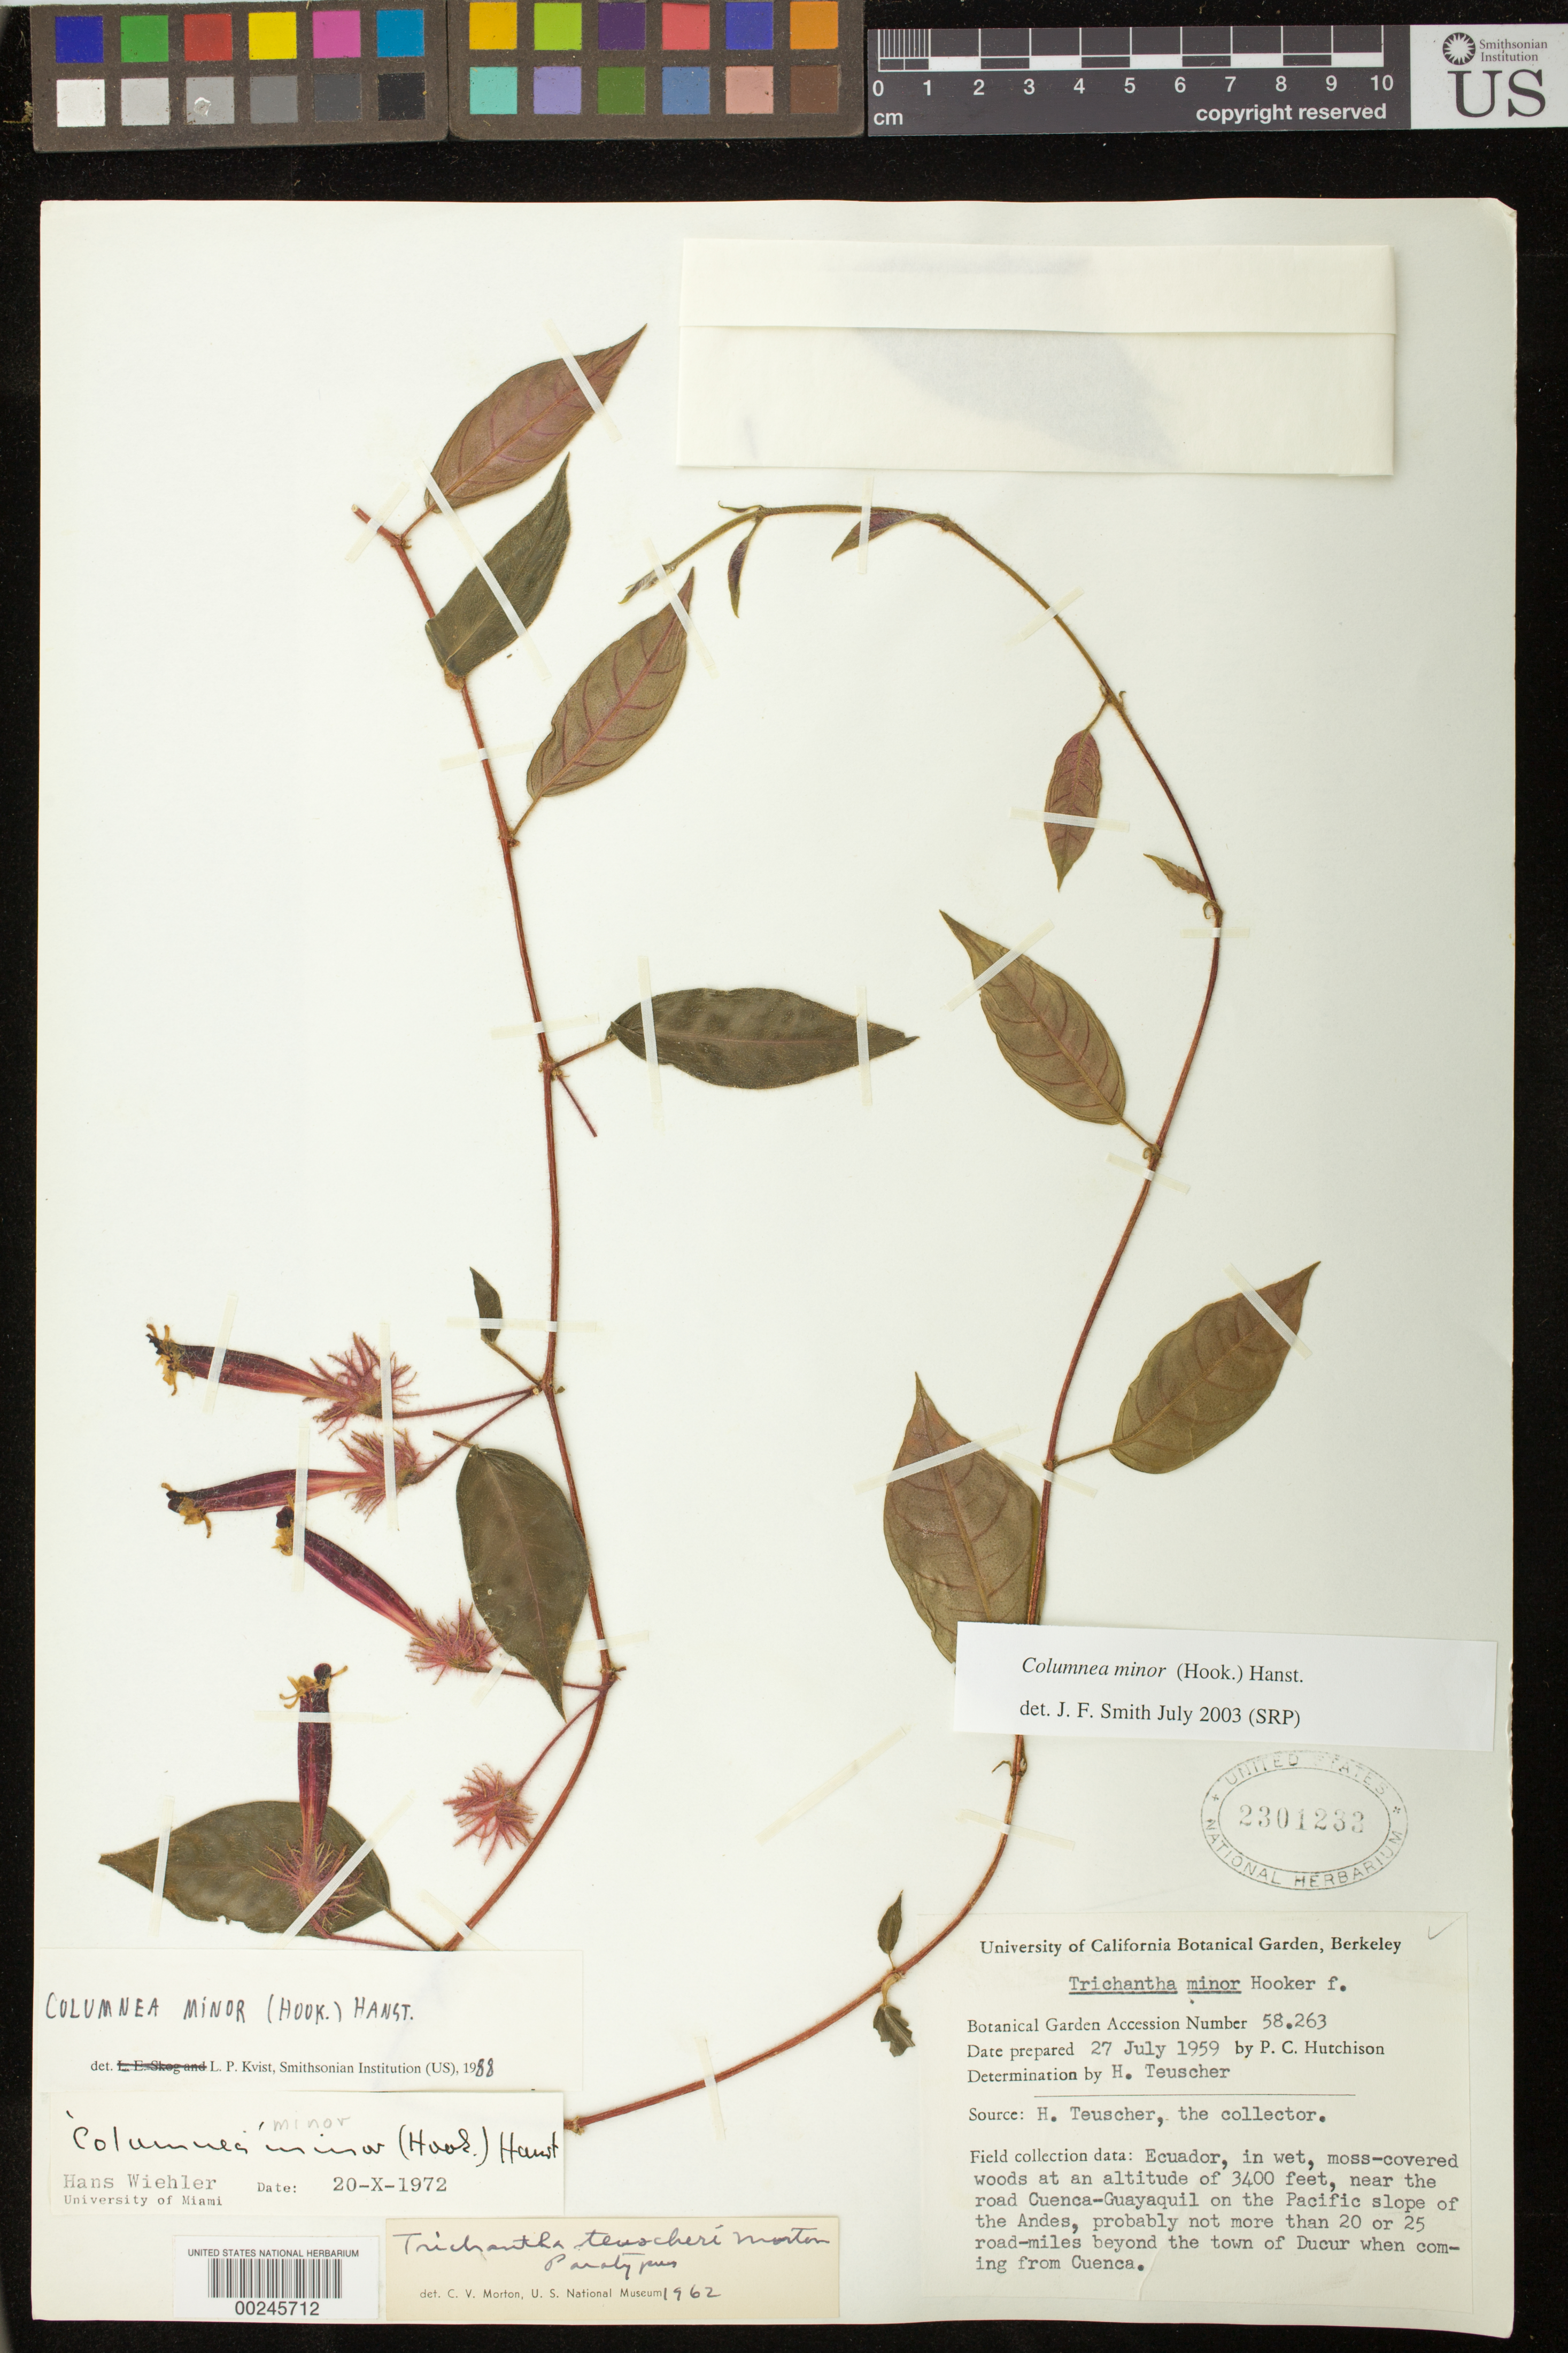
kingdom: Plantae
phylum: Tracheophyta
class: Magnoliopsida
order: Lamiales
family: Gesneriaceae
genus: Columnea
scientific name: Columnea minor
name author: (Hook.) Hanst.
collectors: P. C. Hutchison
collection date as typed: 27 Jul 1959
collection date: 1959-07-27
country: Ecuador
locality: Ecuador: Azuay, near Cuenca - Guayaquil road on Pacific slope of Andes, prob not more than 20 or 25 road-mi beyond Ducur coming from Cuenca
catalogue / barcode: US 2301233